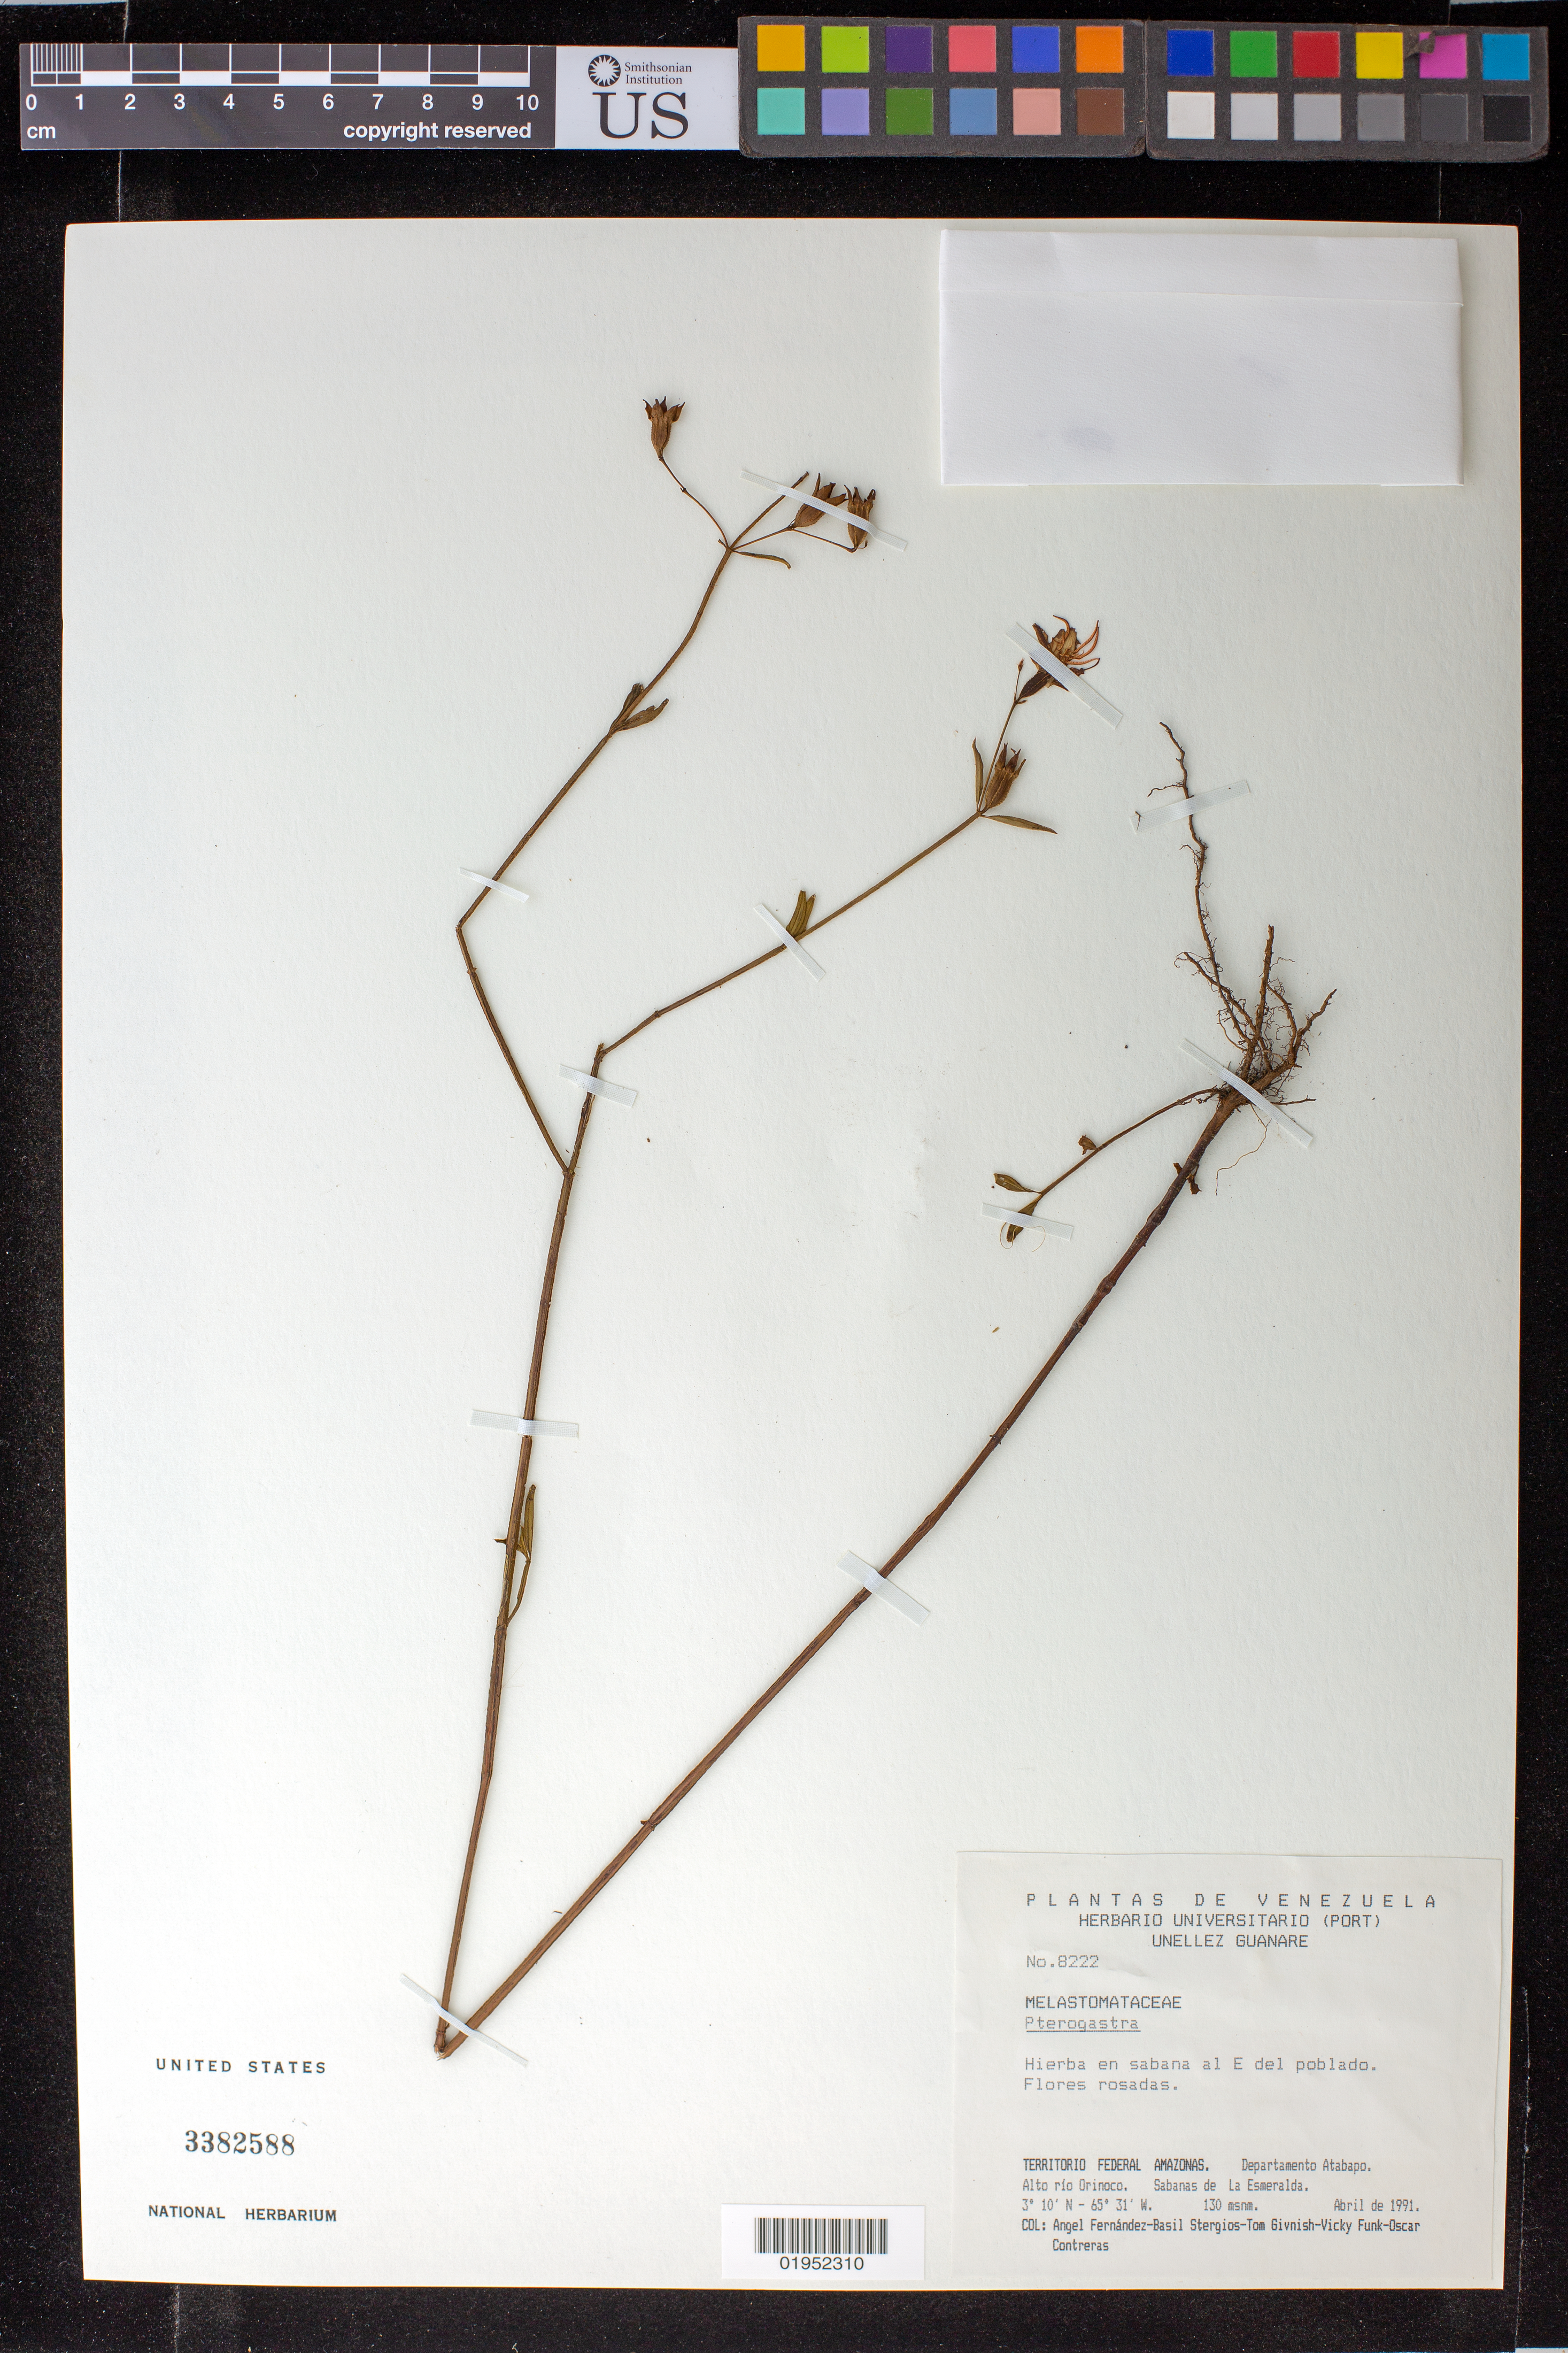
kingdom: Plantae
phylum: Tracheophyta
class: Magnoliopsida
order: Myrtales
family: Melastomataceae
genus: Pterogastra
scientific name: Pterogastra divaricata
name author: (Bonpl.) Naudin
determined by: Strong, Mark T., (BOT), Smithsonian Institution - National Museum of Natural History (UNITED STATES)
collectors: A. Fernández, B. G. Stergios, T. J. Givnish, V. Funk & O. Contreras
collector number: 8222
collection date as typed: Apr-91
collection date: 1991-04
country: Venezuela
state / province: Amazonas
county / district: Atabapo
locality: Alto rio Orinoco. Sabanas de La Esmeralda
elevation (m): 130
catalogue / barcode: US 3382588